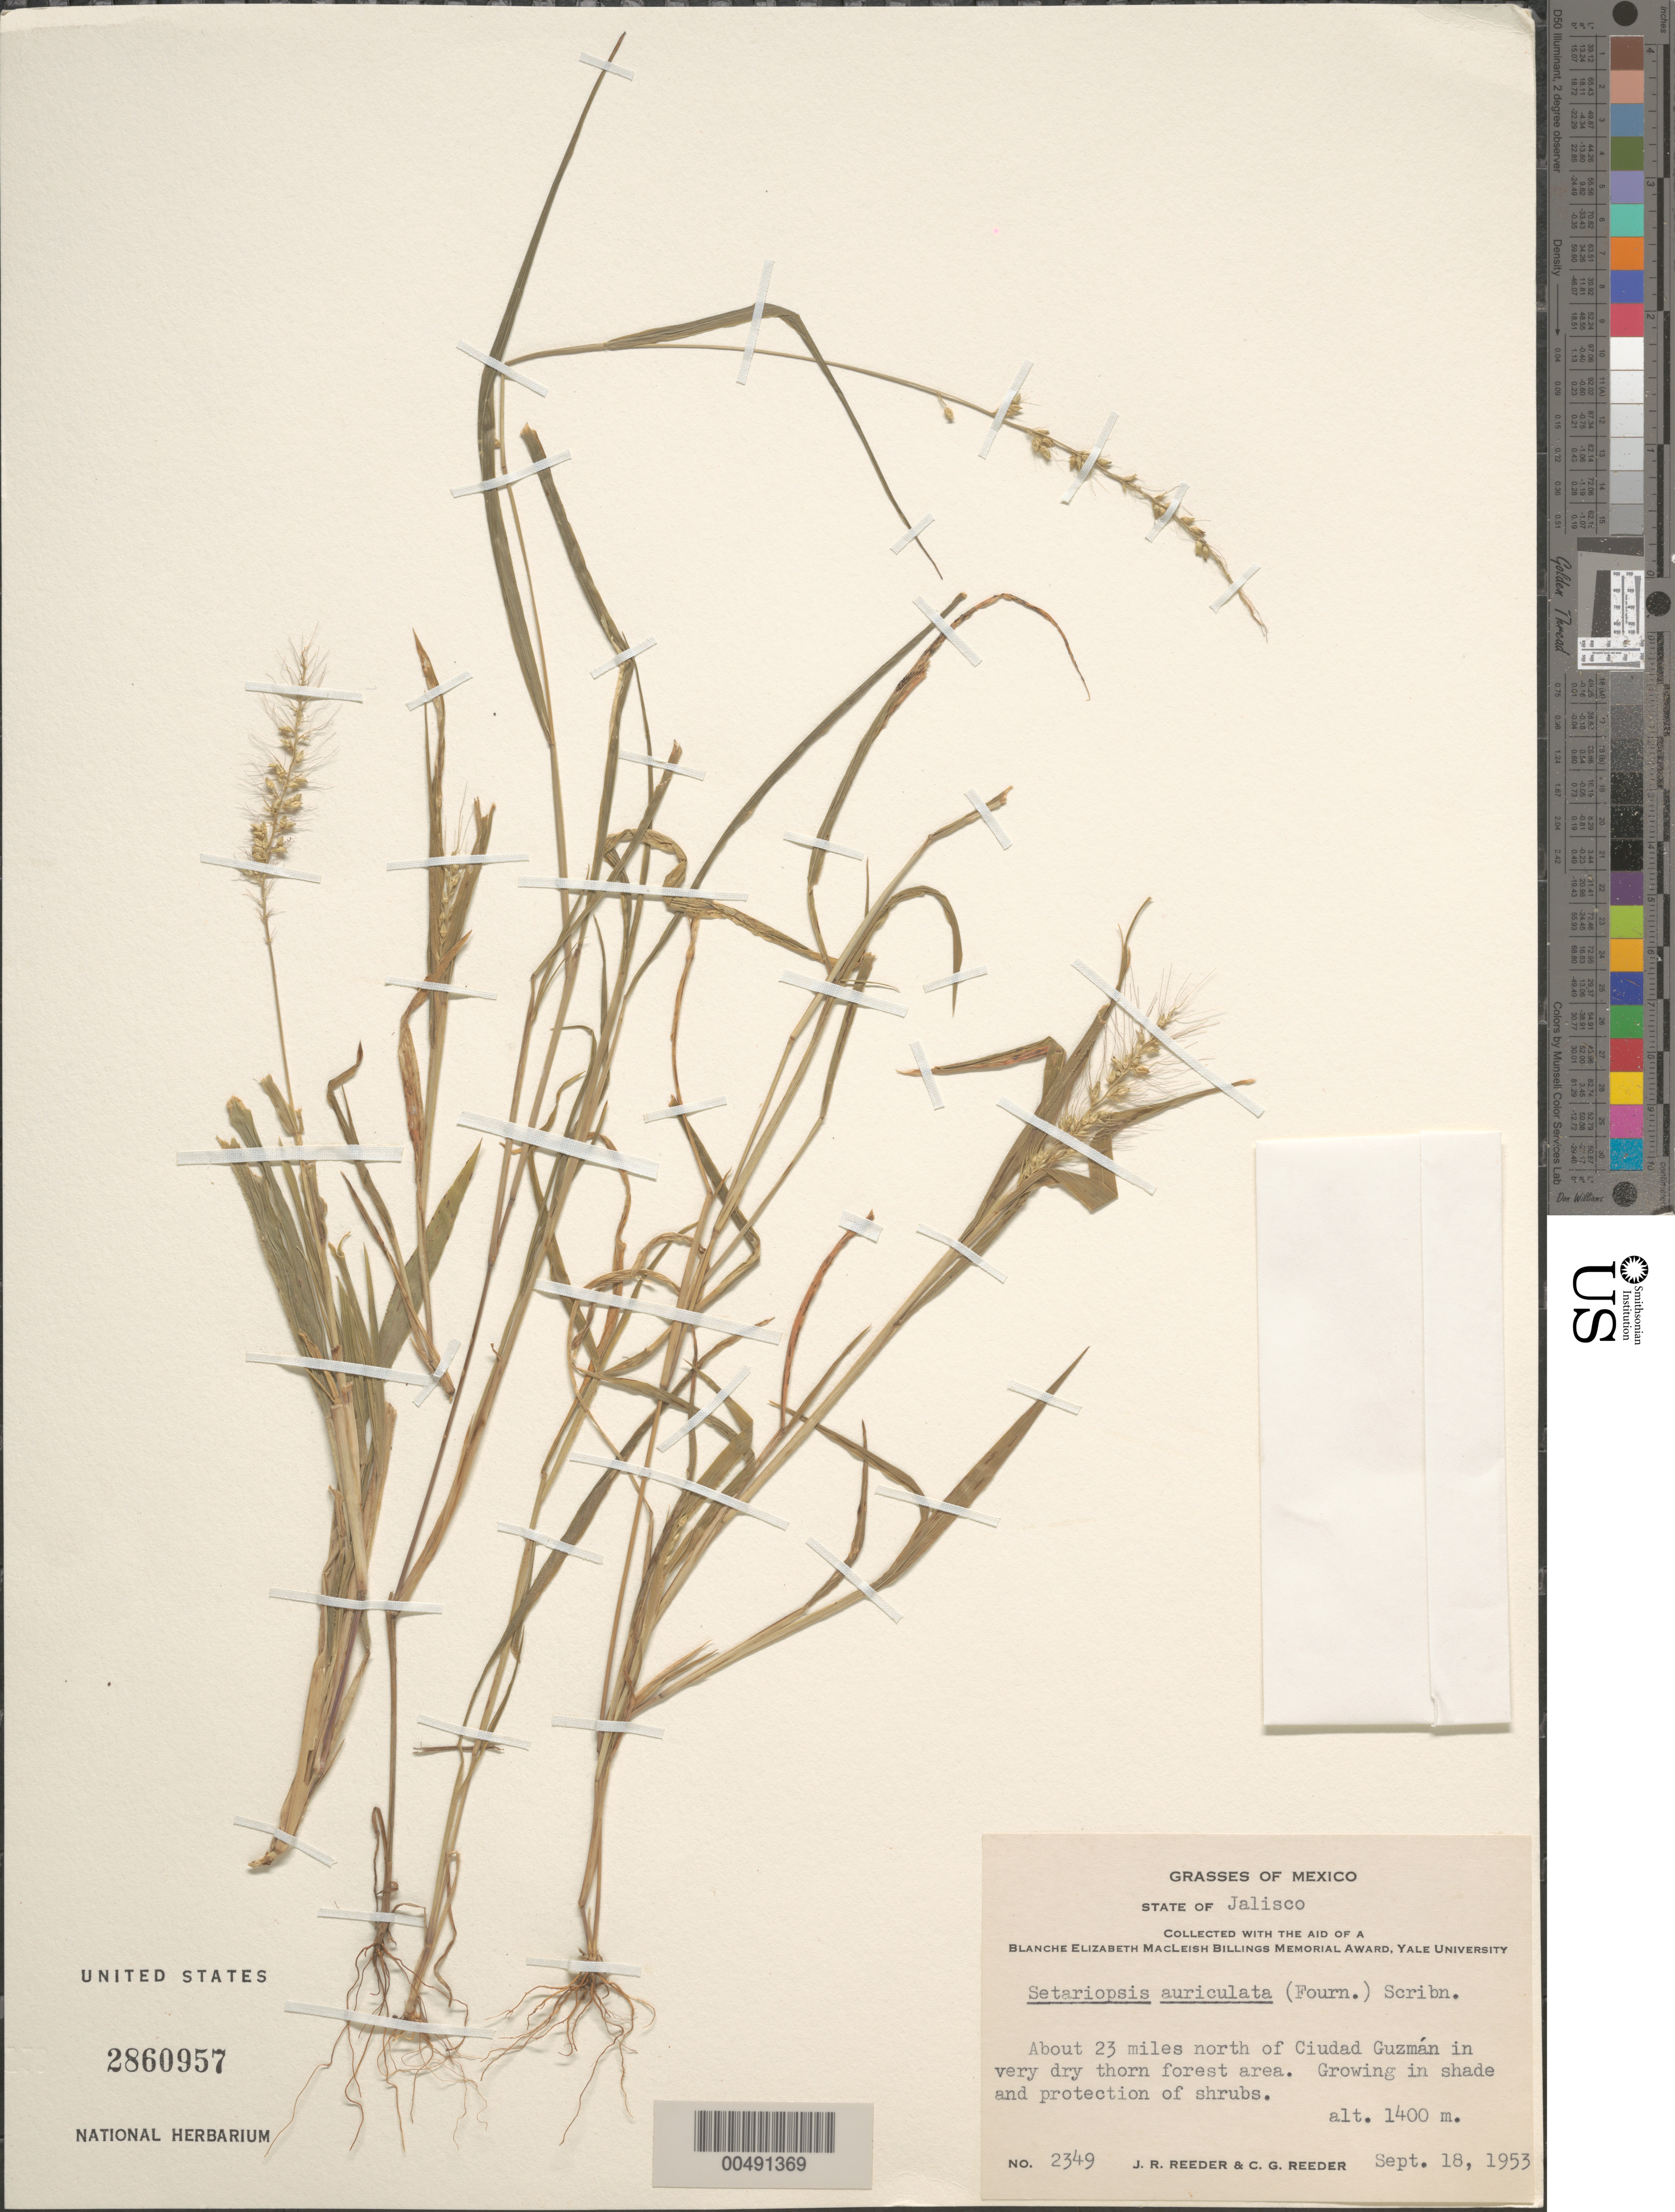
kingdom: Plantae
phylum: Tracheophyta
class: Liliopsida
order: Poales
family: Poaceae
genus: Setariopsis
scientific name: Setariopsis auriculata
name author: (E. Fourn.) Scribn.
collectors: J. R. Reeder & C. G. Reeder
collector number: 2349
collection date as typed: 18 Sep 1953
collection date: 1953-09-18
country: Mexico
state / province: Jalisco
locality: About 23 mi N of Ciudad Guzmán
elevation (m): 1400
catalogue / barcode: US 2860957